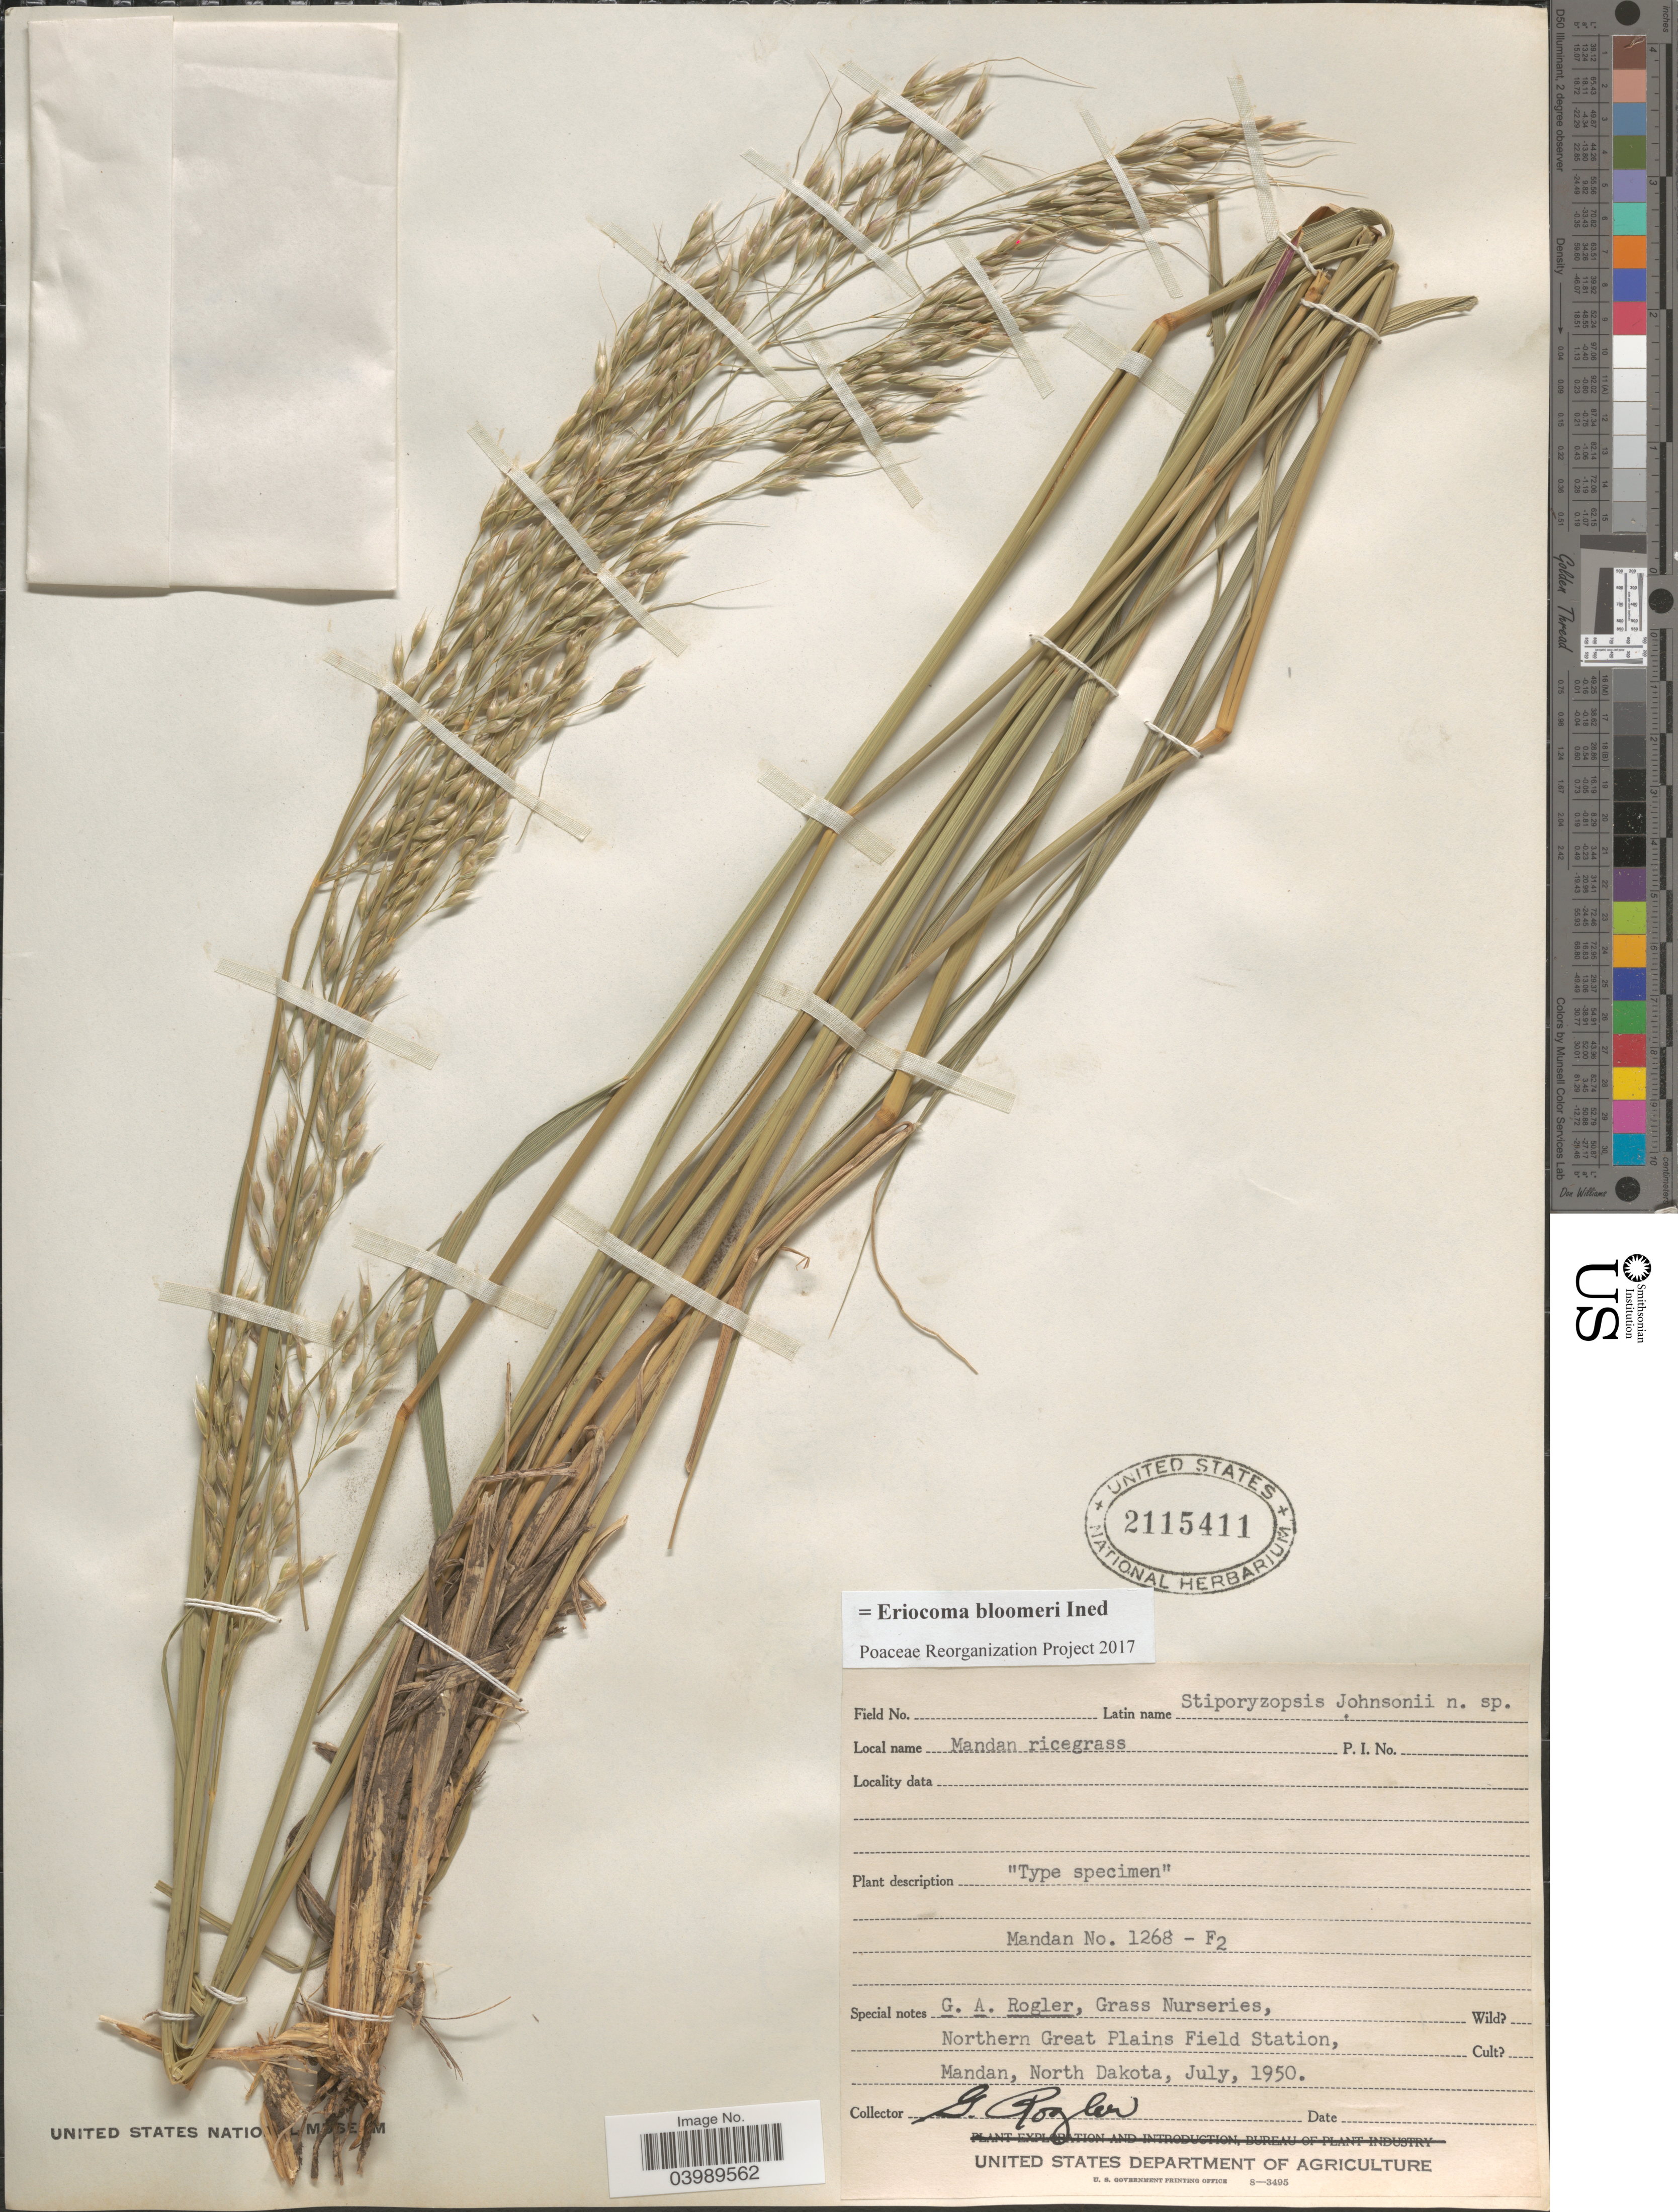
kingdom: Plantae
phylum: Tracheophyta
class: Liliopsida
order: Poales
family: Poaceae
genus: Eriocoma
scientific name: Eriocoma bloomeri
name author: Romasch.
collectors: G. Rogler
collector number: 1268-F2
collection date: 1950-07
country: United States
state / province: North Dakota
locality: Grass Nurseries, Northern Great Plains Field Station, Mandan.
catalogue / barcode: US 2115411